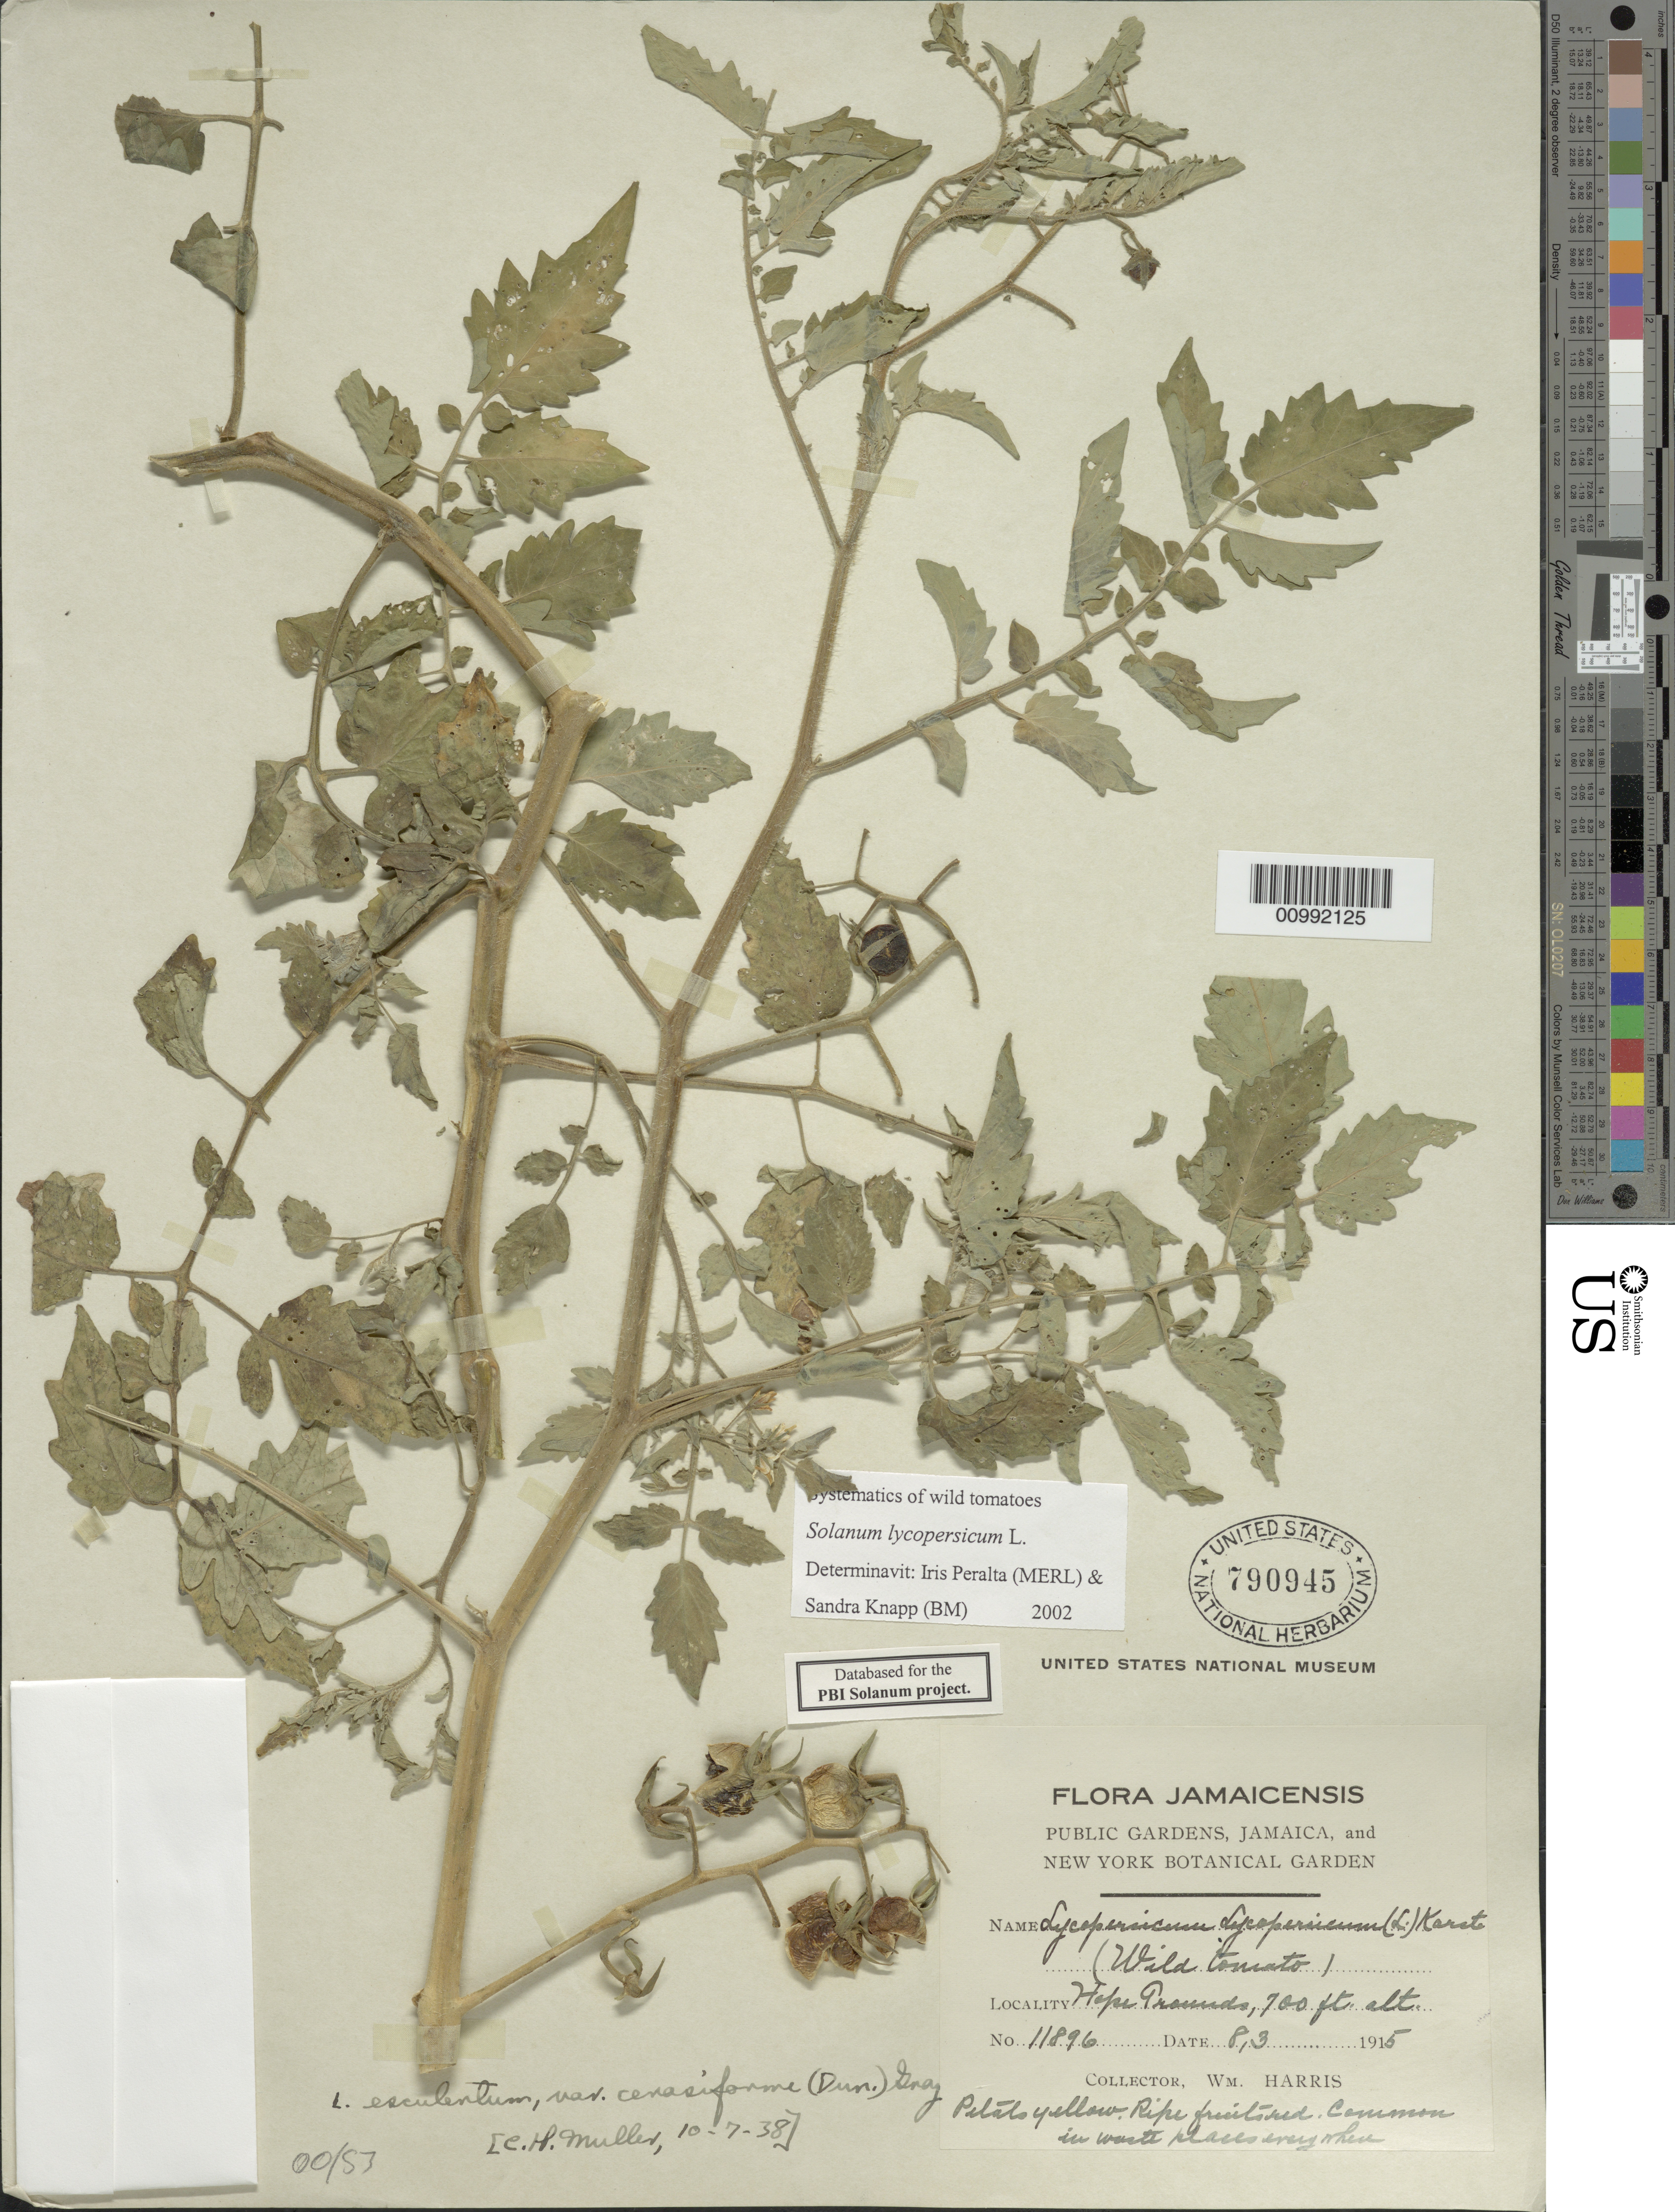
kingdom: Plantae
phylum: Tracheophyta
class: Magnoliopsida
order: Solanales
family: Solanaceae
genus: Solanum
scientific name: Solanum lycopersicum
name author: L.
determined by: Peralta, Iris E.; Knapp, S. D.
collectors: W. Harris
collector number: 11896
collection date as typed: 3 Aug 1915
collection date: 1915-08-03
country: Jamaica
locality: Hope Grounds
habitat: plh: waste places;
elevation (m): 300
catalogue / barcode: US 790945